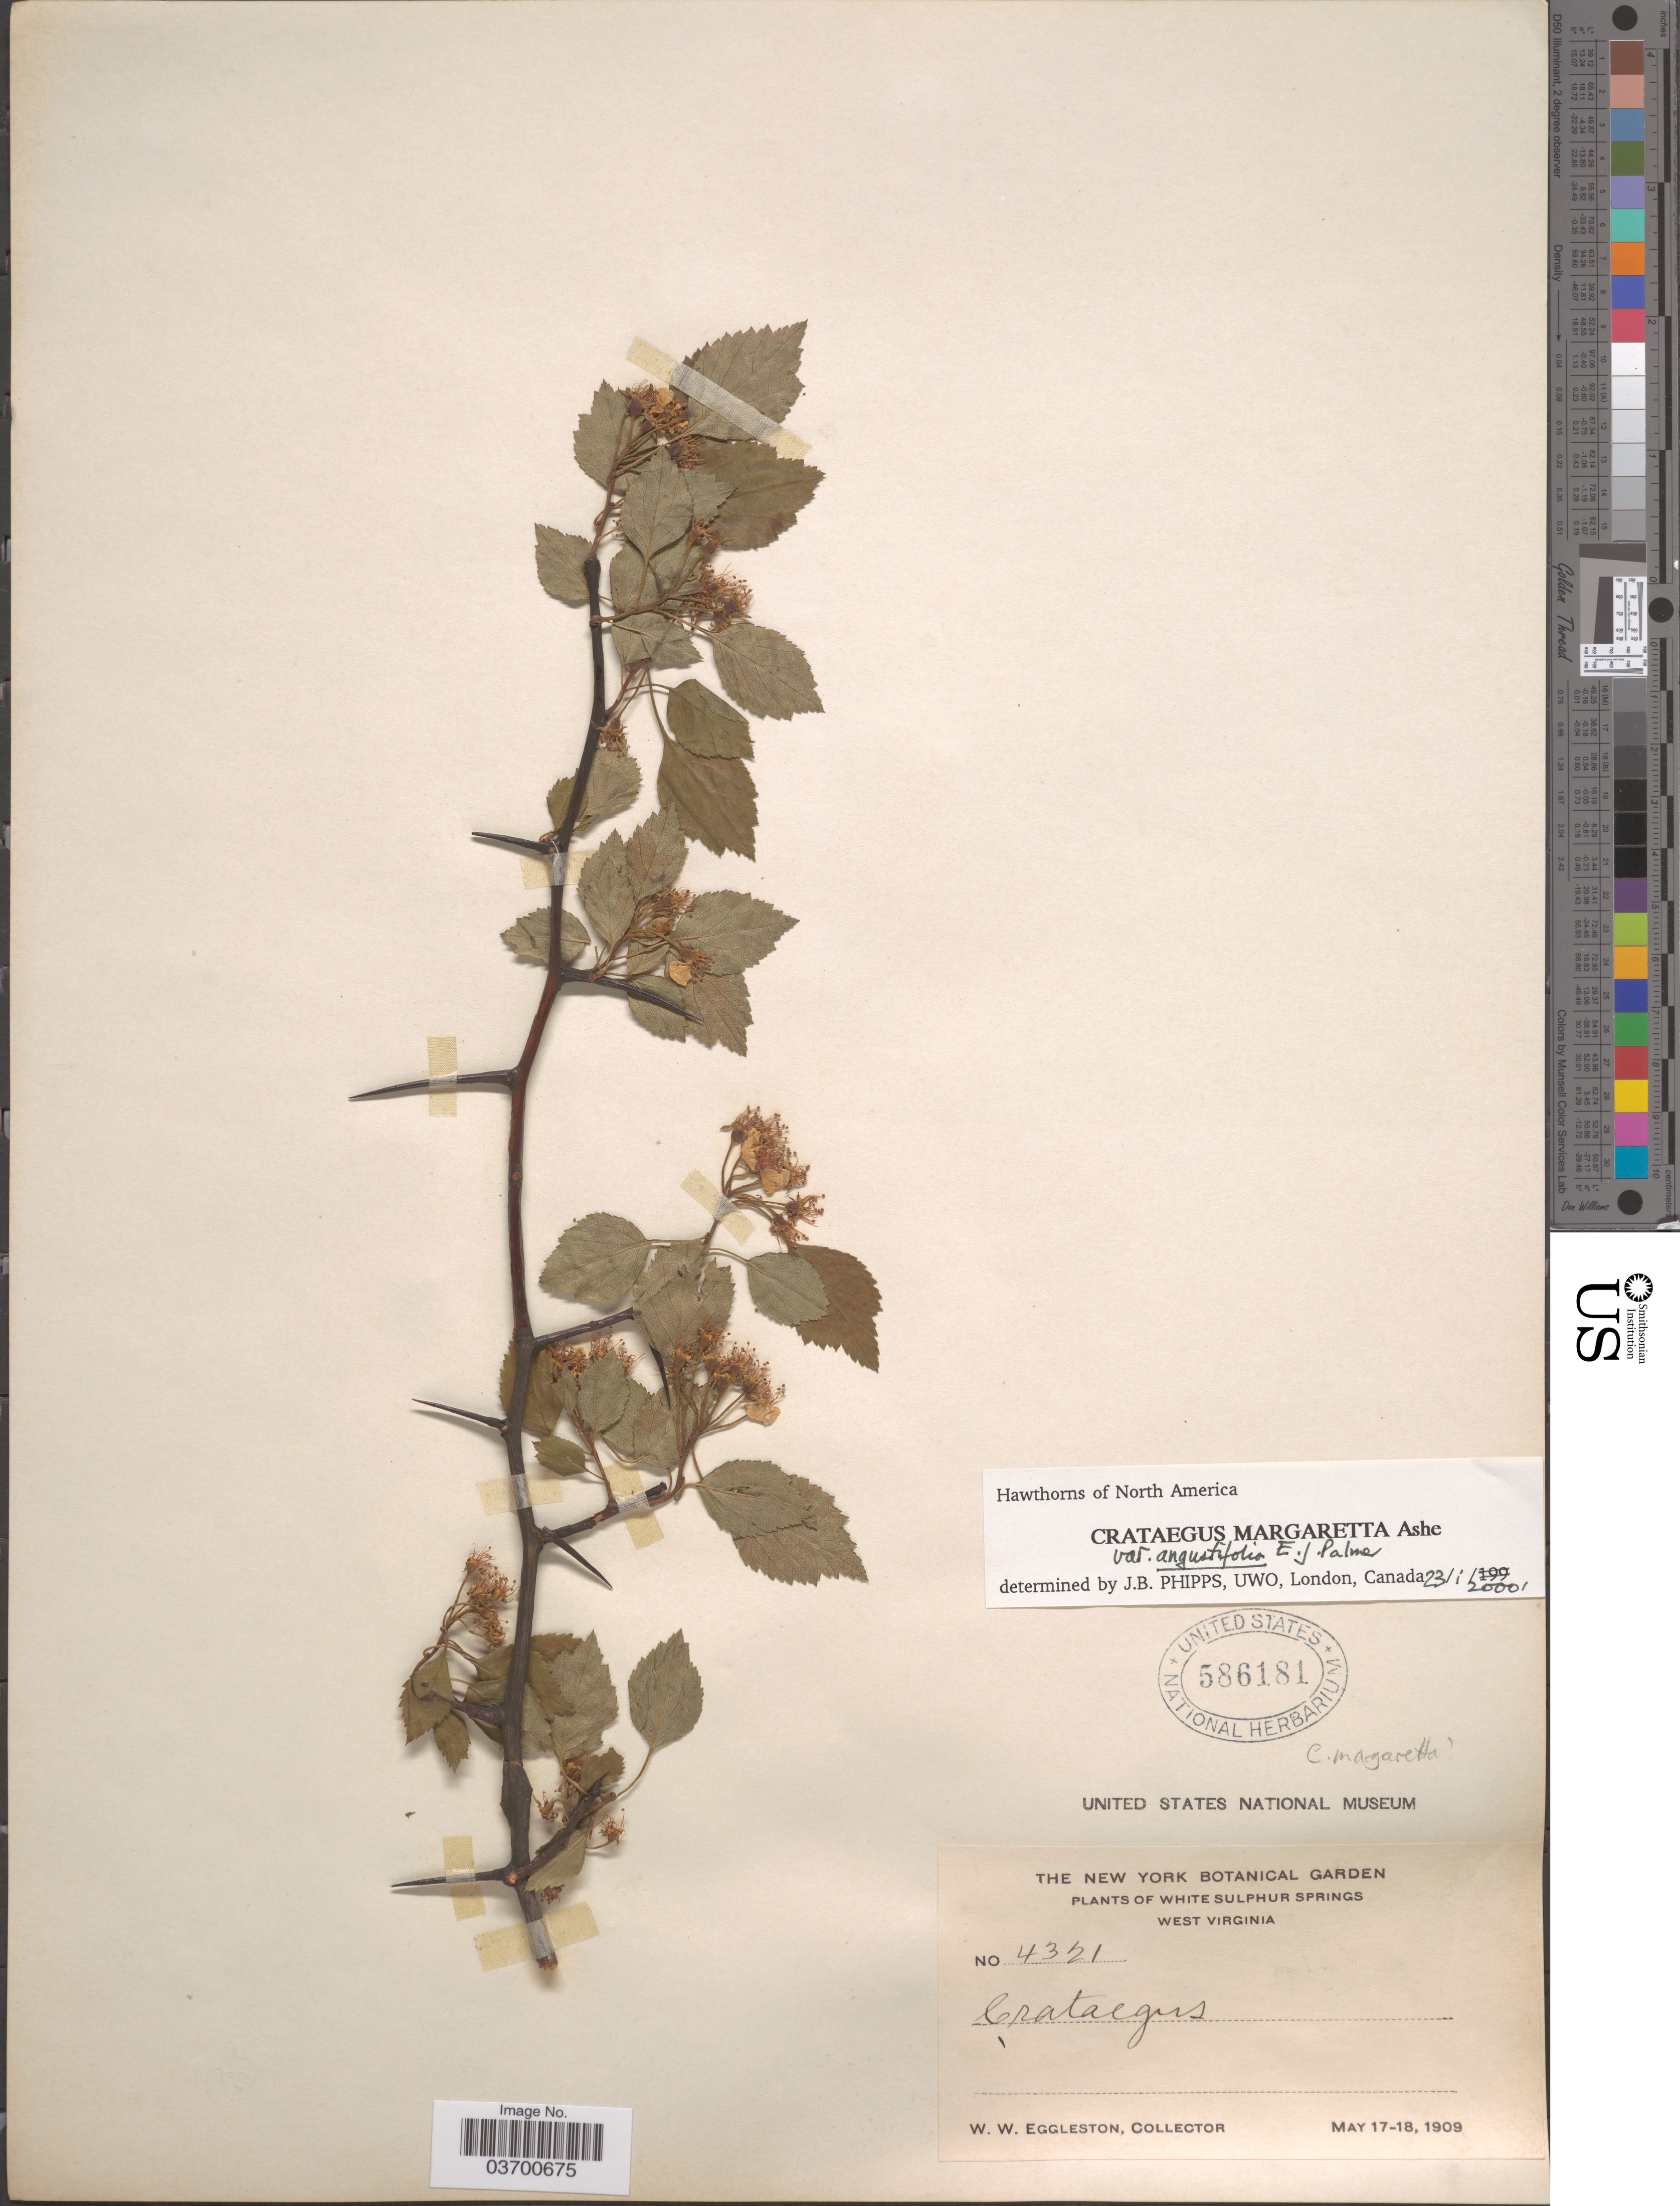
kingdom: Plantae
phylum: Tracheophyta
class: Magnoliopsida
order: Rosales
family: Rosaceae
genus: Crataegus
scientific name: Crataegus margarettae var. angustifolia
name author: E.J. Palmer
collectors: W. W. Eggleston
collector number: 4321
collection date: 1909-05-17/1909-05-18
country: United States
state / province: West Virginia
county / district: Greenbrier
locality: White Sulphur Springs.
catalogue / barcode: US 586181